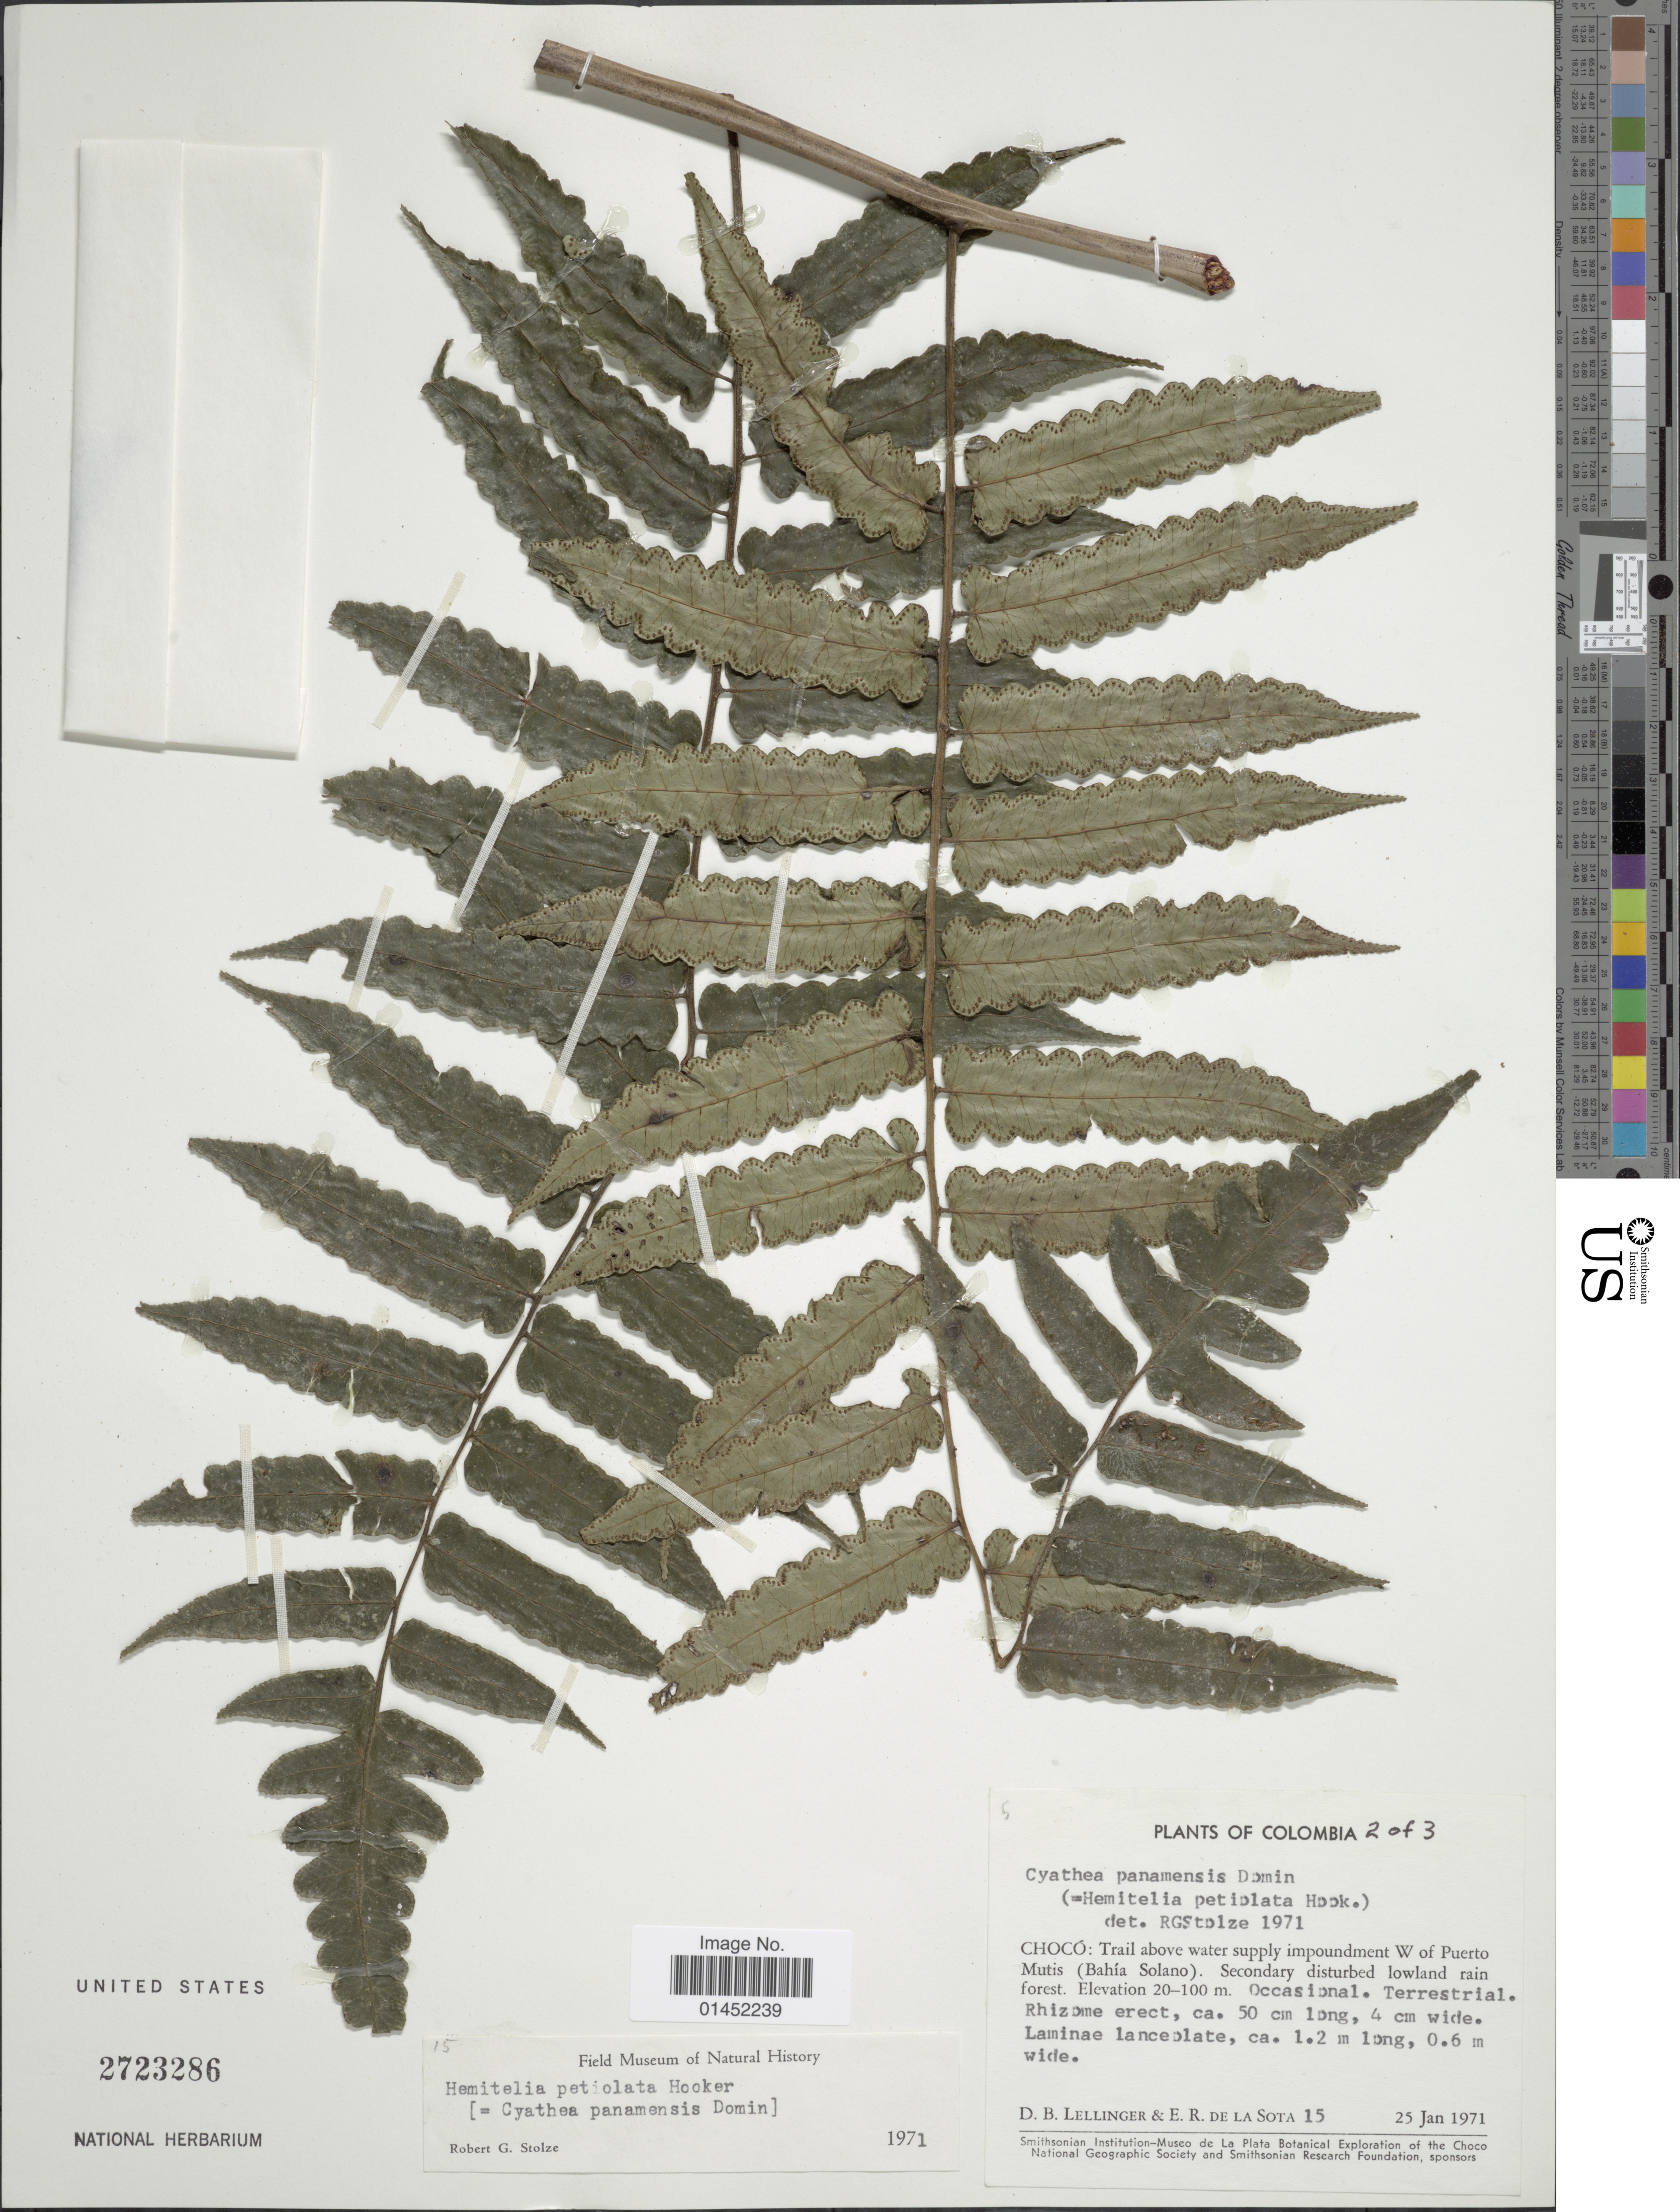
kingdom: Plantae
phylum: Tracheophyta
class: Polypodiopsida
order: Cyatheales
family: Cyatheaceae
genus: Cyathea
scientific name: Cyathea petiolata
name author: (Hook.) R.M. Tryon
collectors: D. B. Lellinger & E. R. de la Sota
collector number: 15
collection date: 1971-01-25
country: Colombia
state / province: Chocó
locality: Trail above water supply impoundment W of Puerto Mutis (Bahía Sloano)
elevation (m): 20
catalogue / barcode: US 2723286